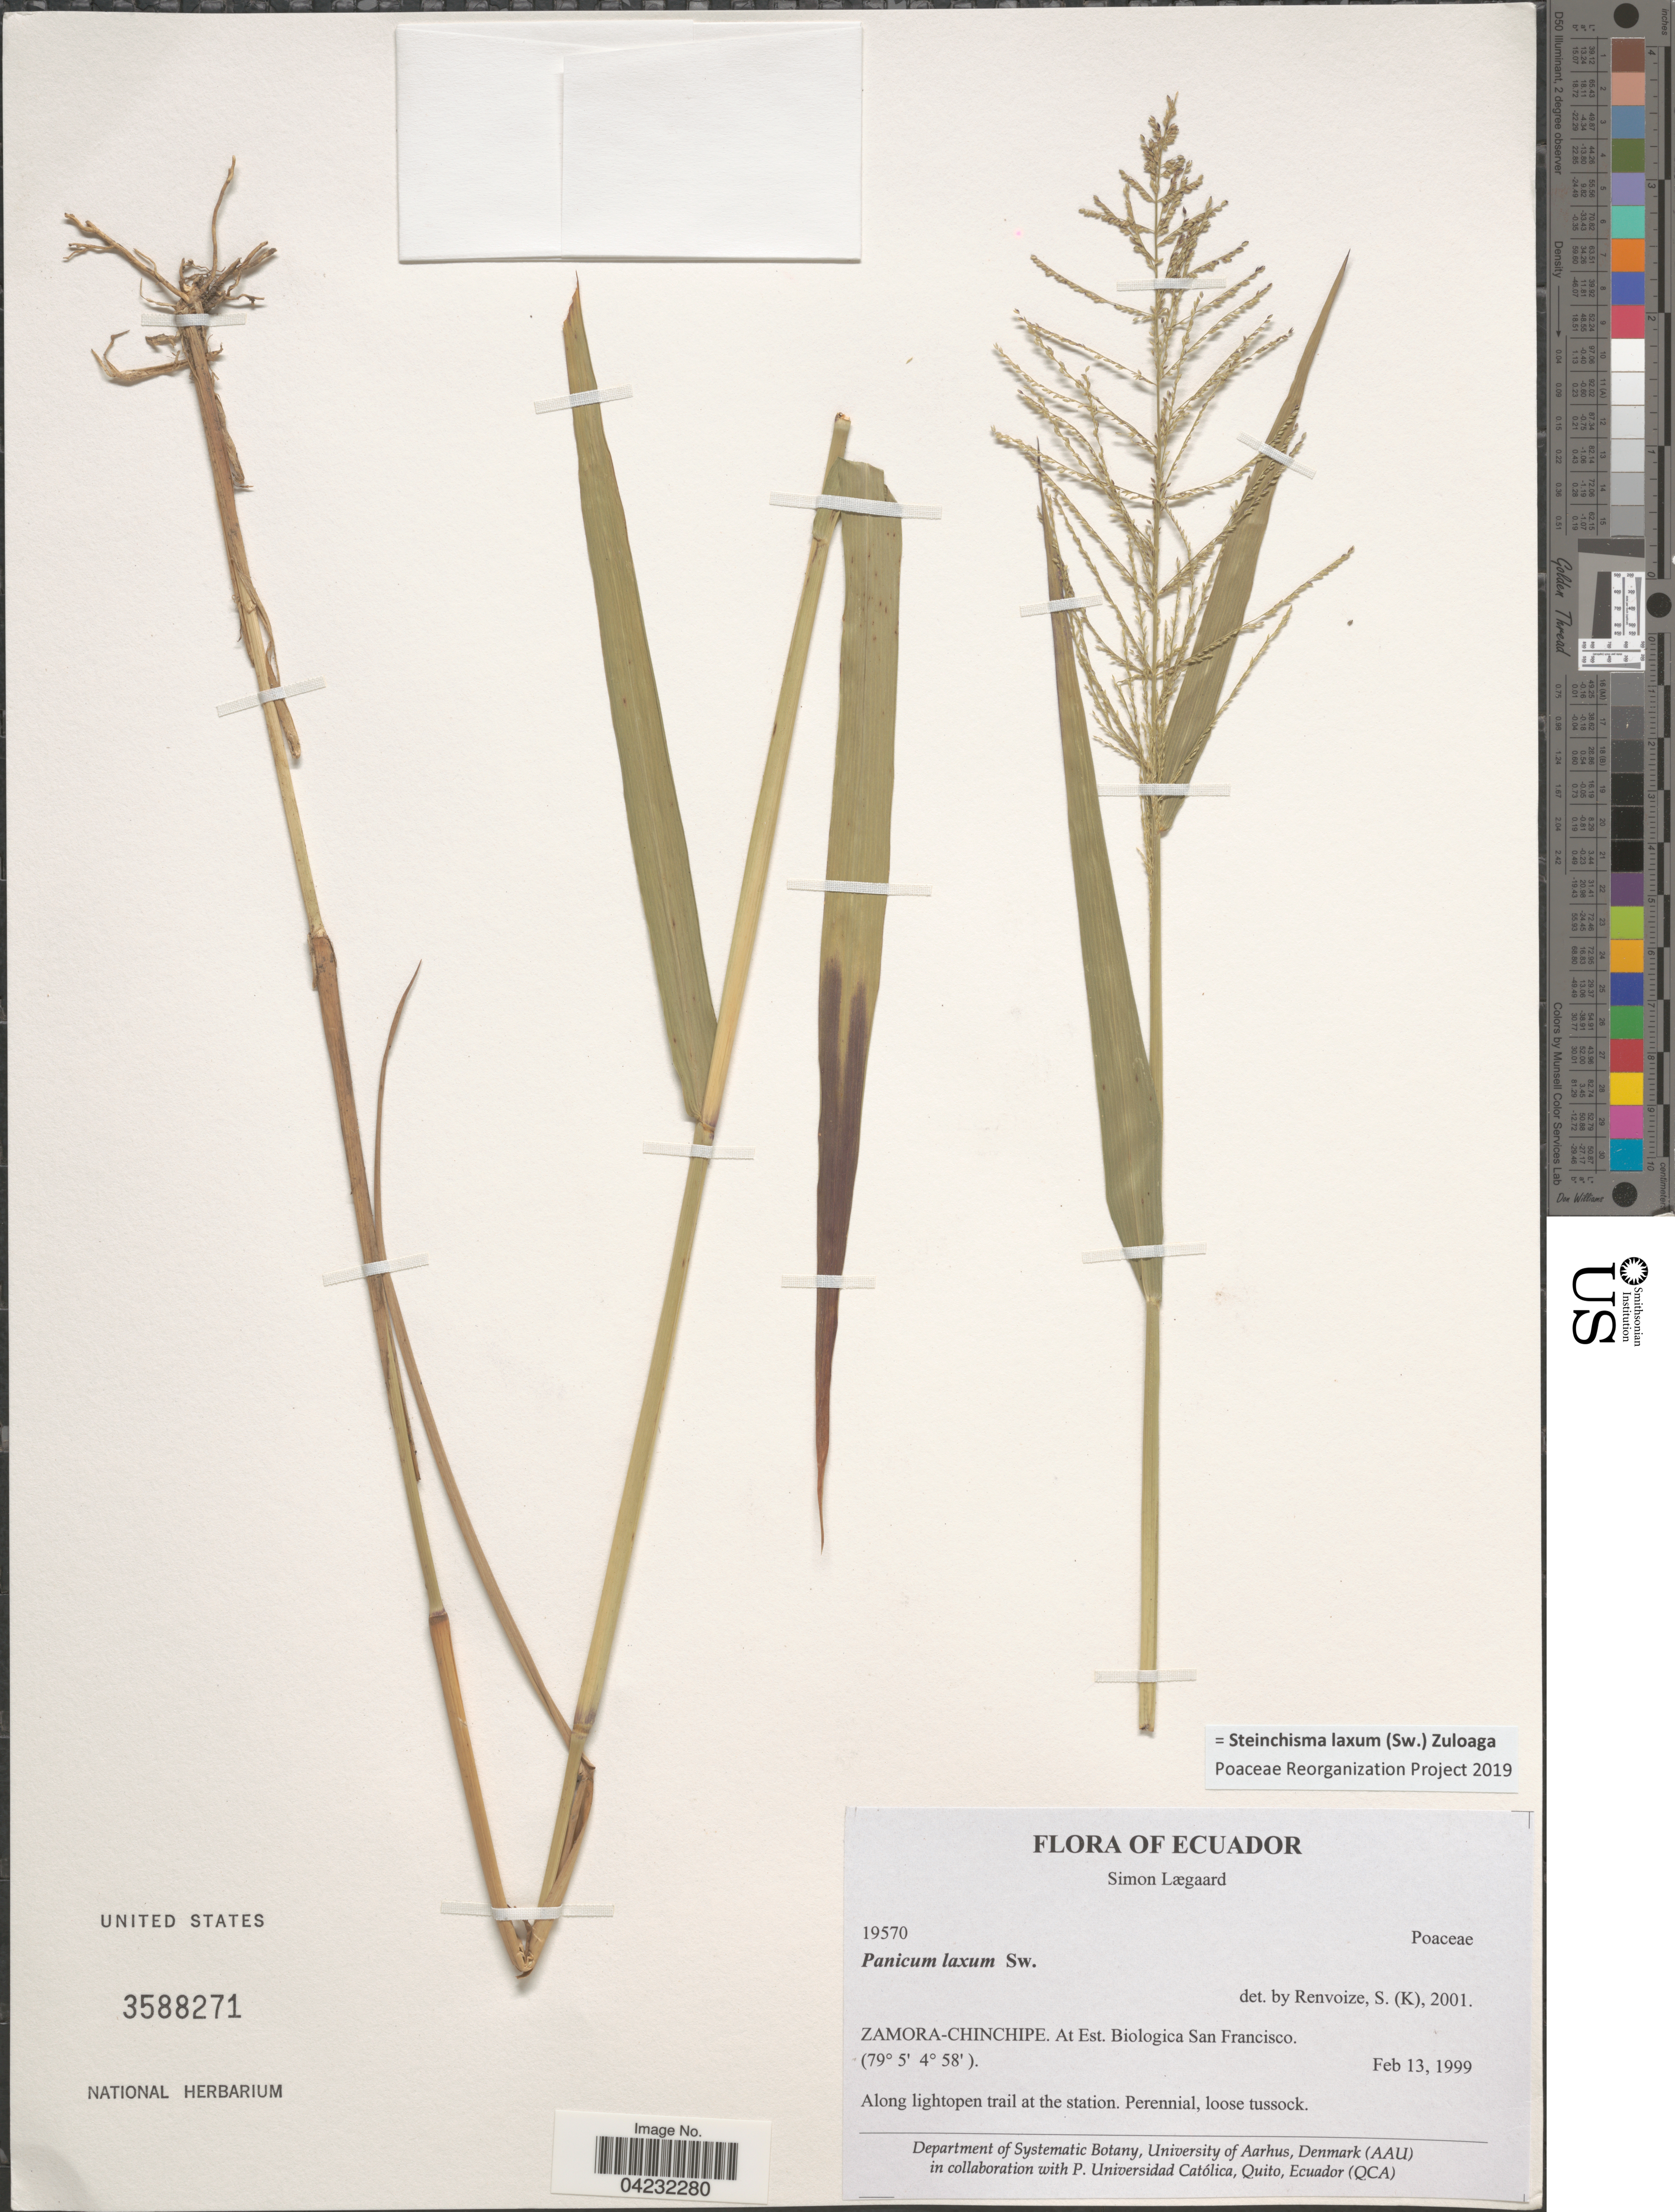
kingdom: Plantae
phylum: Tracheophyta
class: Liliopsida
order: Poales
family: Poaceae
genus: Steinchisma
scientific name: Steinchisma laxum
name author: (Sw.) Zuloaga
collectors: S. Lægaard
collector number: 19570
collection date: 1909-02-13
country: Ecuador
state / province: Zamora-Chinchipe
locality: At Est. Biologica San Francisco.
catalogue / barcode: US 3588271